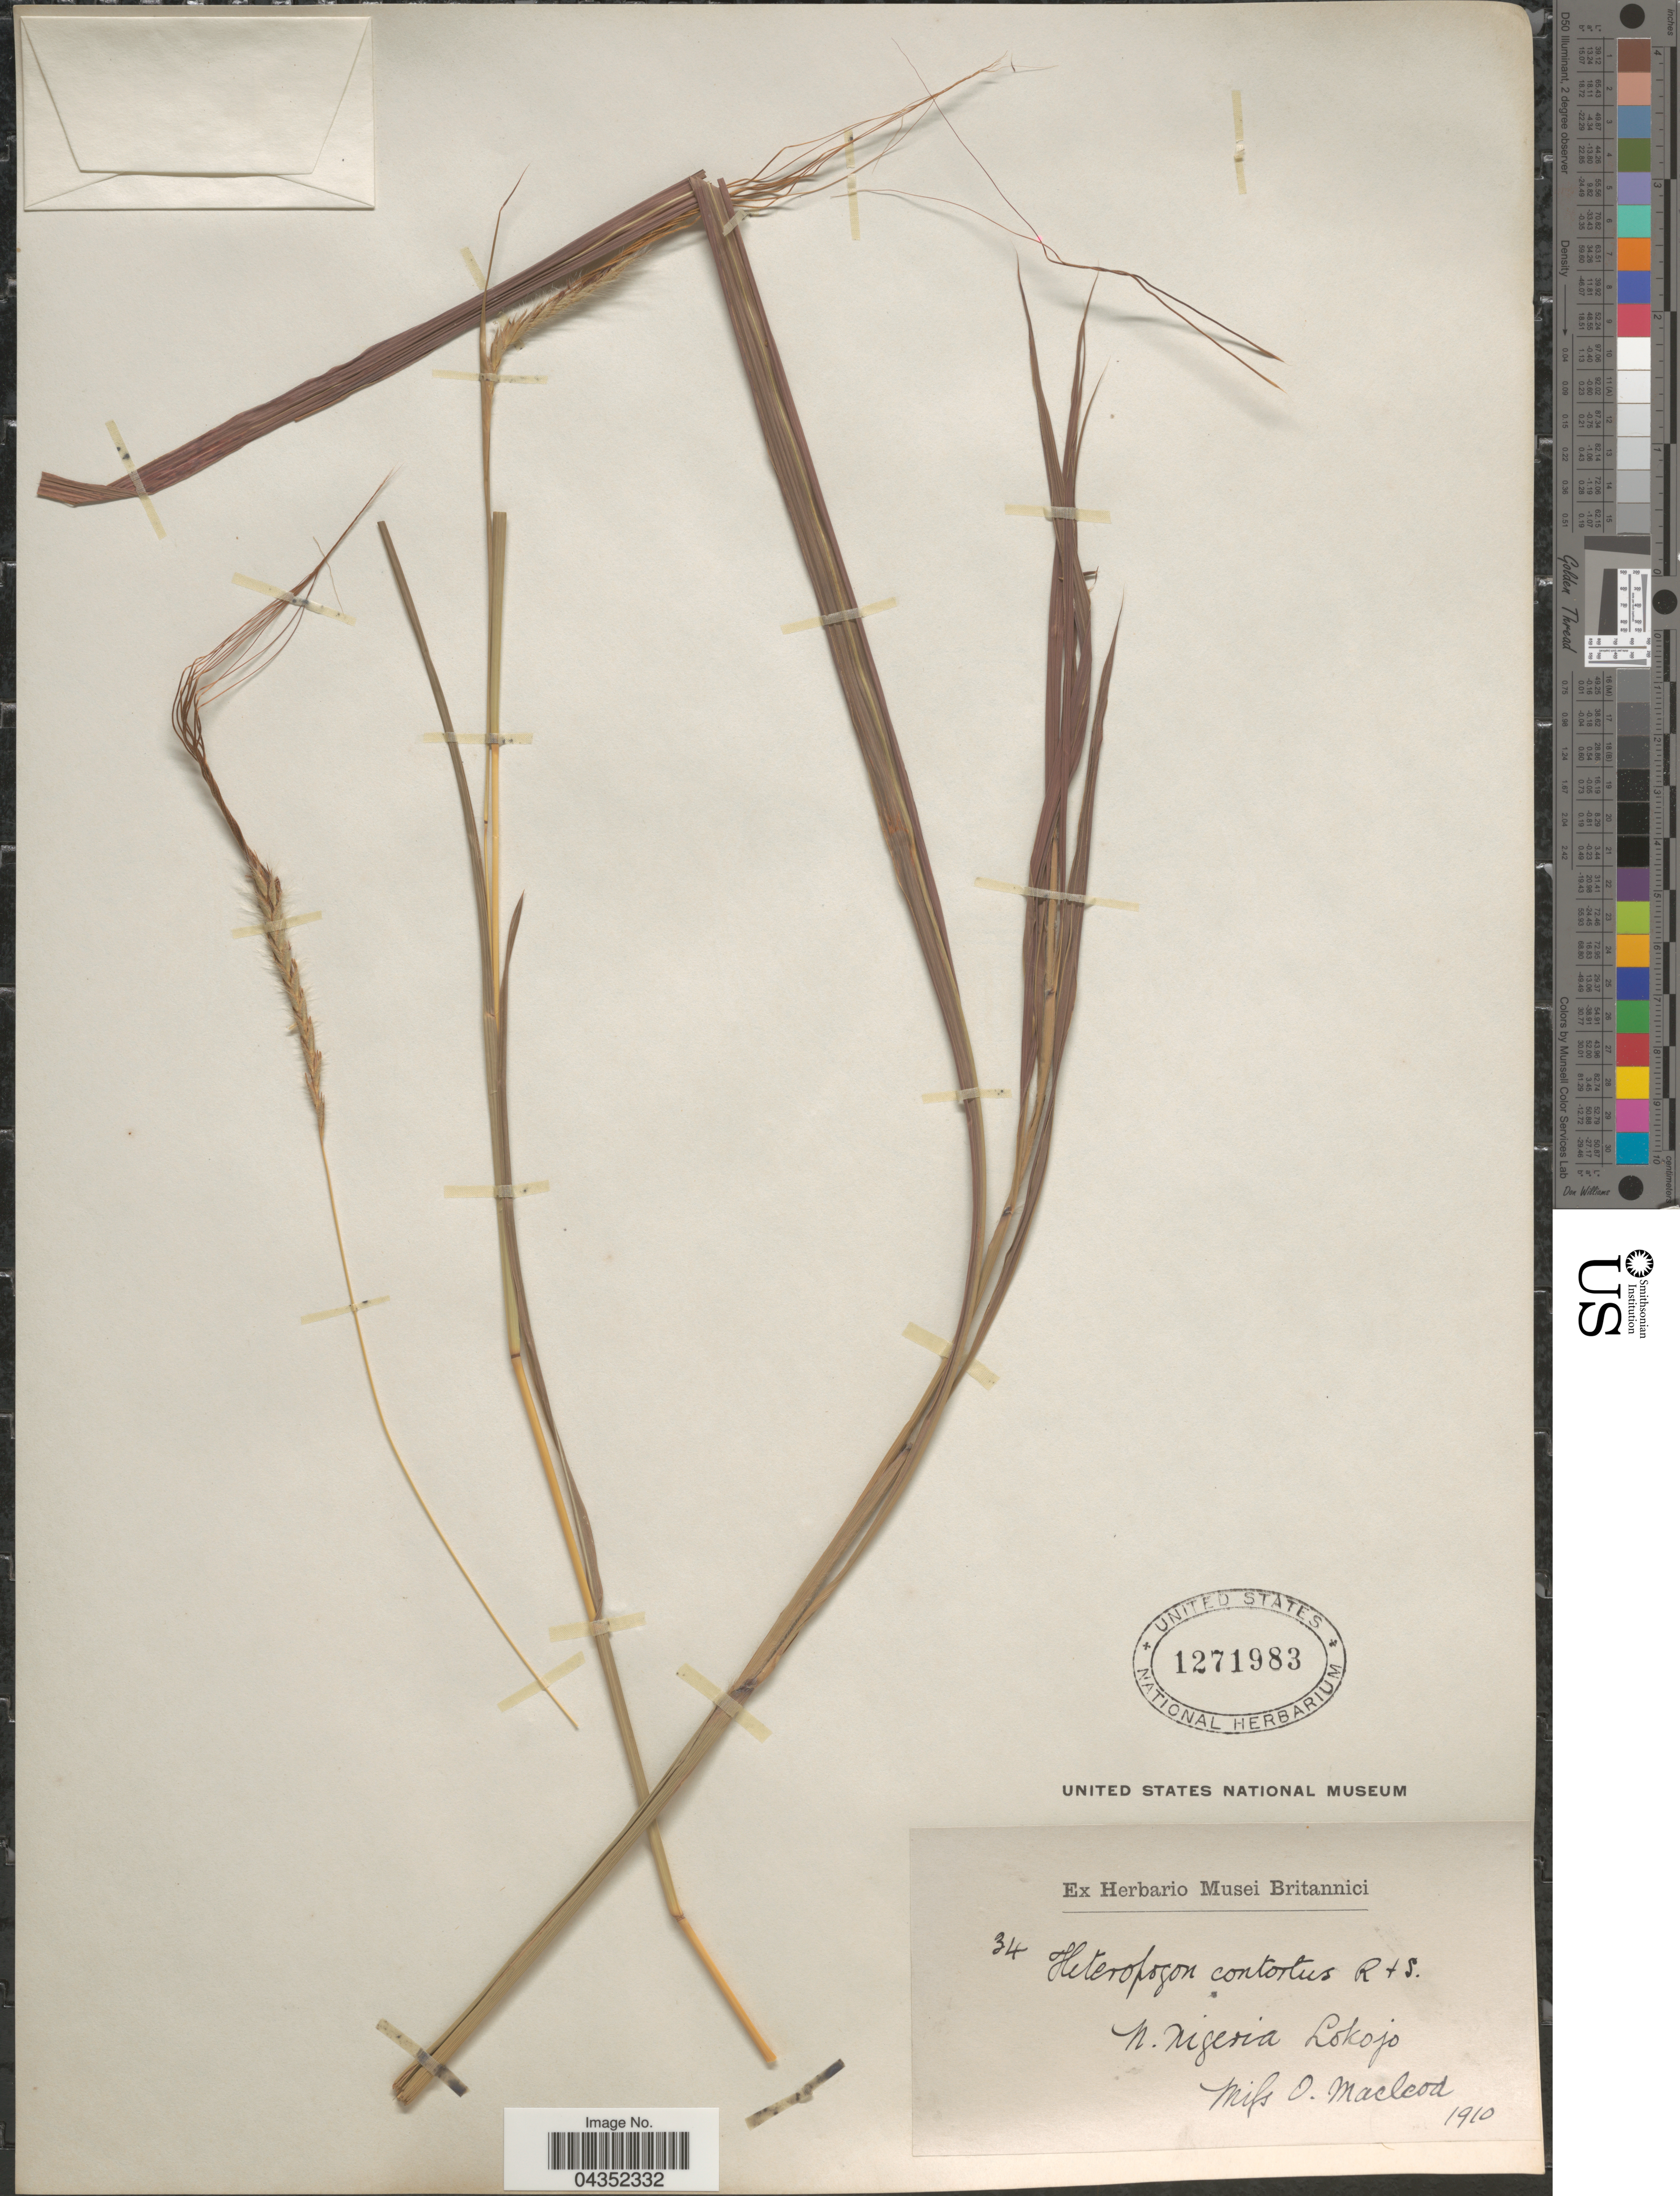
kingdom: Plantae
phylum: Tracheophyta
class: Liliopsida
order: Poales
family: Poaceae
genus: Heteropogon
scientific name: Heteropogon contortus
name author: (L.) P. Beauv. ex Roem. & Schult.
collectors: O. Macleod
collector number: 34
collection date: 1910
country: Nigeria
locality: N. Nigeria. Lokojo.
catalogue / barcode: US 1271983